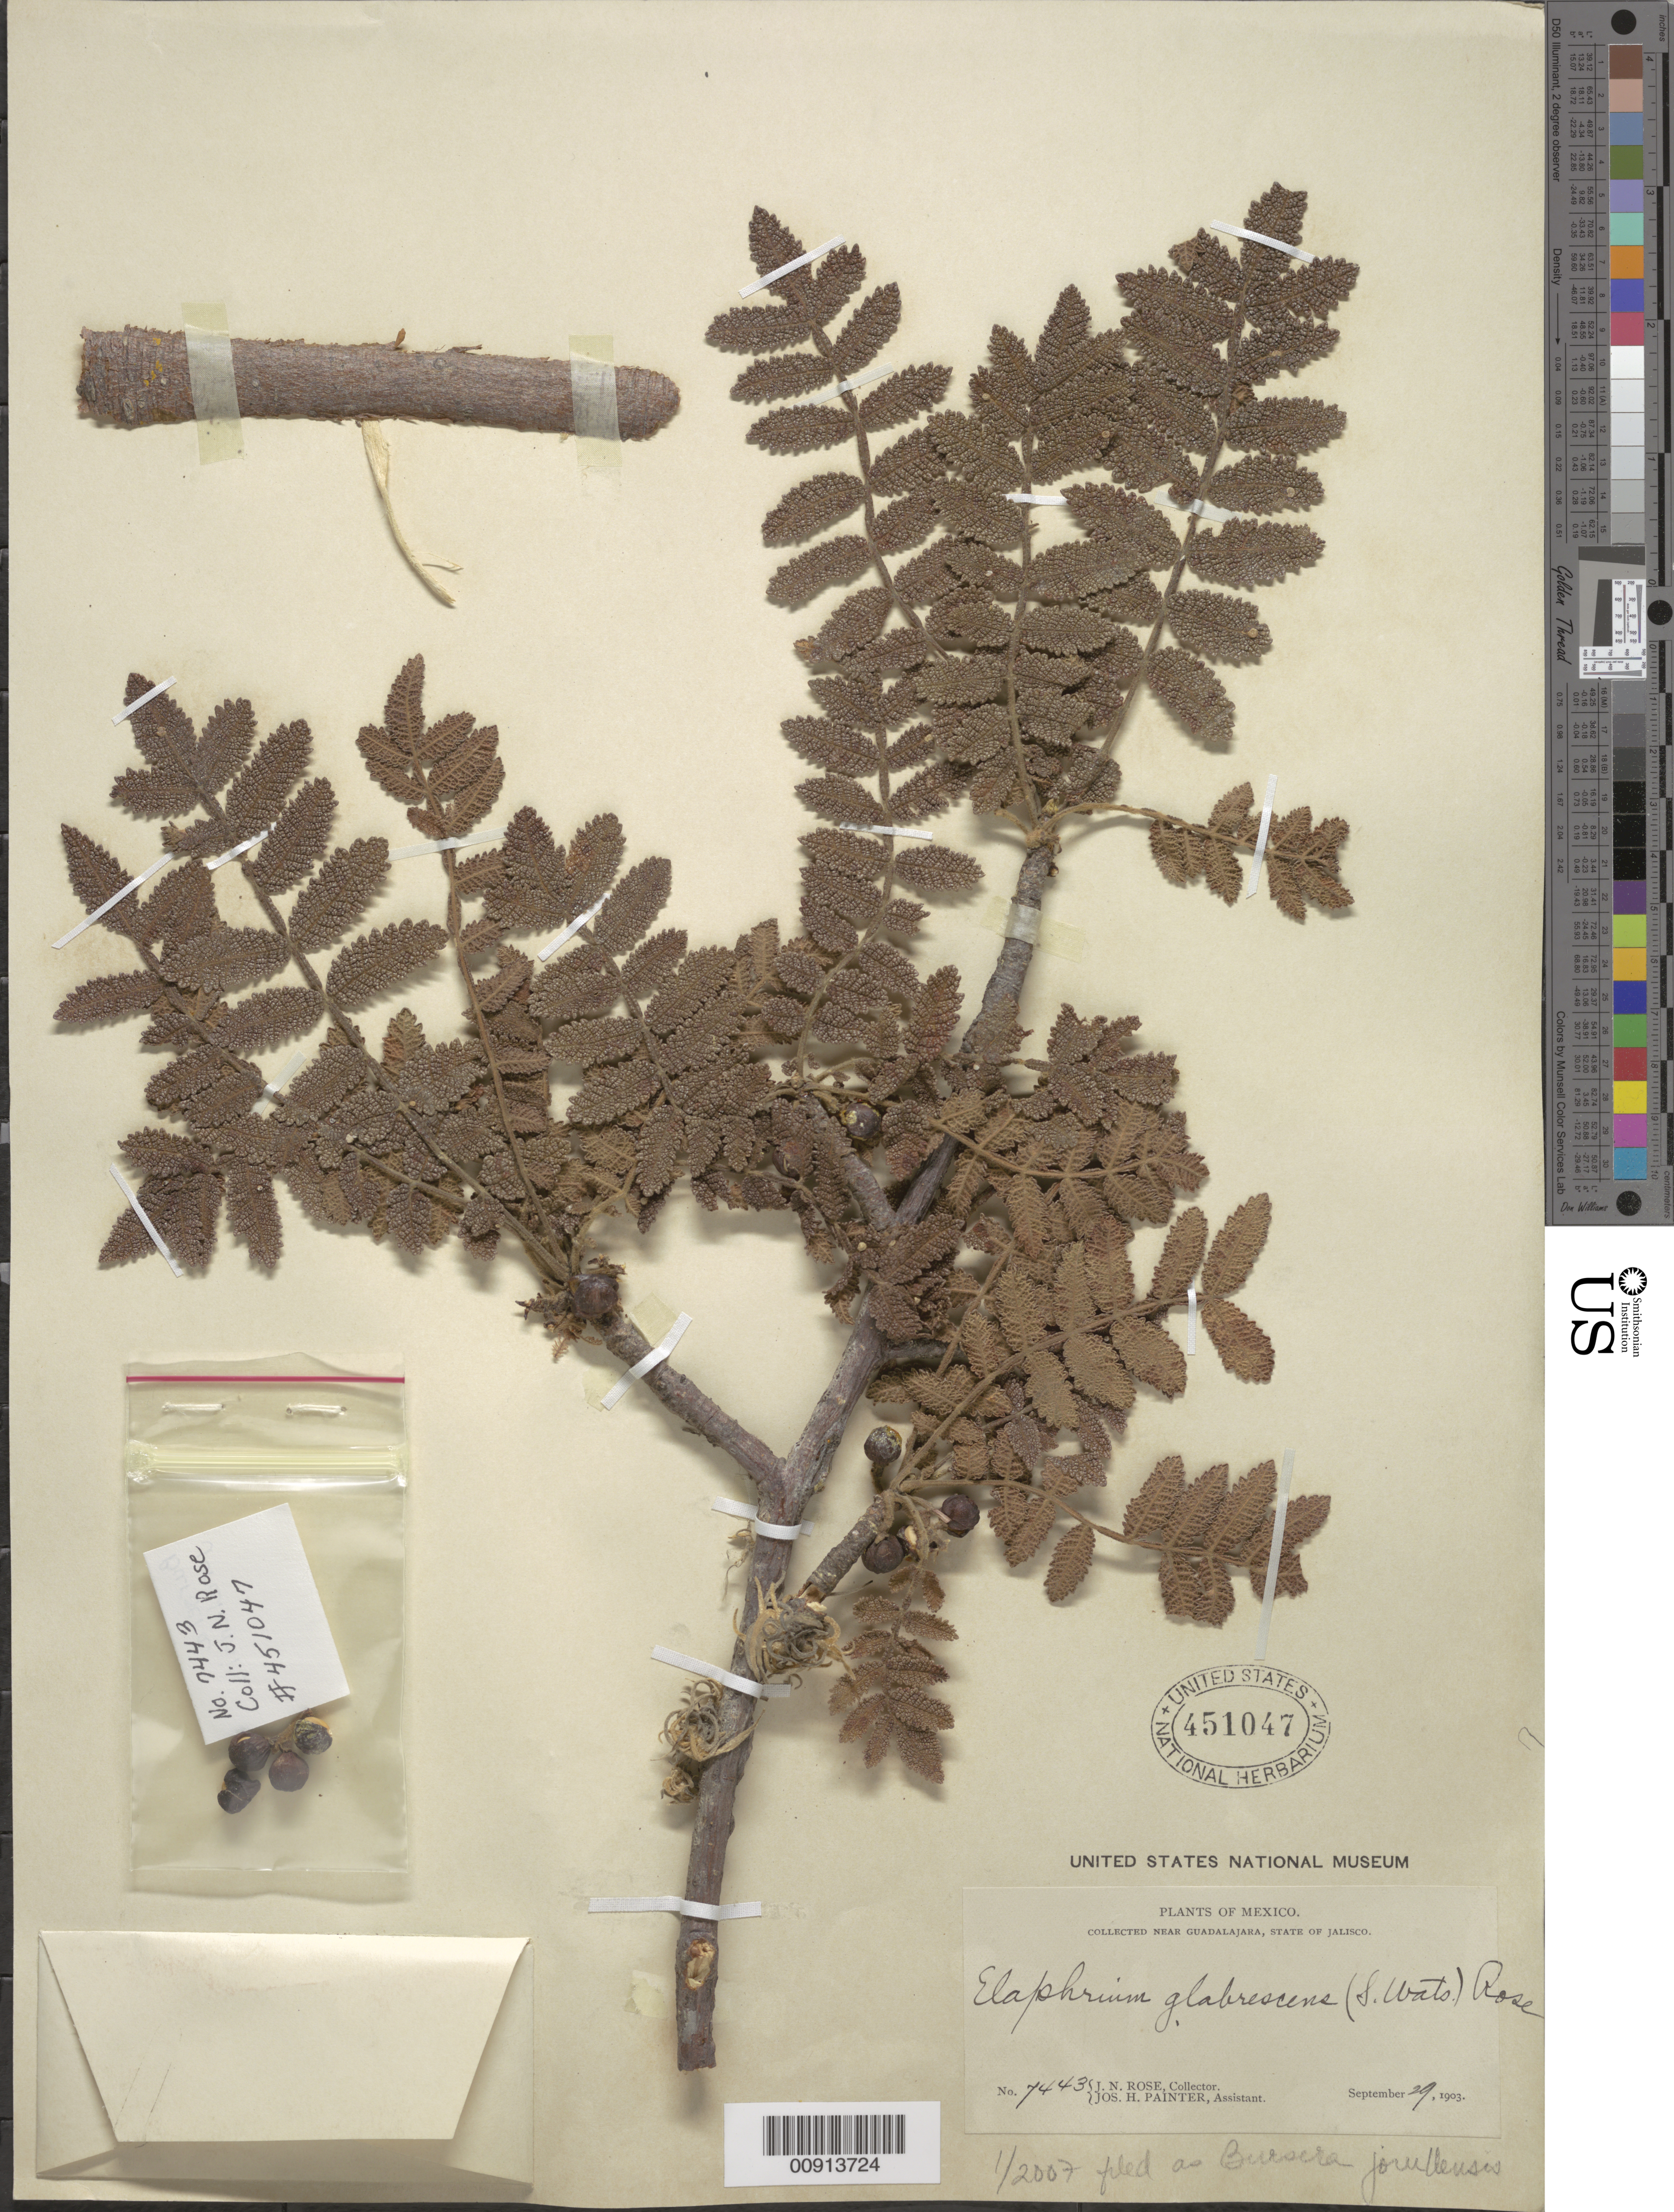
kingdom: Plantae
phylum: Tracheophyta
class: Magnoliopsida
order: Sapindales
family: Burseraceae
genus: Bursera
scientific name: Bursera jorullensis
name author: (Kunth) Engl.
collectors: J. N. Rose & J. H. Painter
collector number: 7443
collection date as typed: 29 Sep 1903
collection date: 1903-09-29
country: Mexico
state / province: Jalisco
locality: Near Guadalajara, State of Jalisco.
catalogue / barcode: US 451047